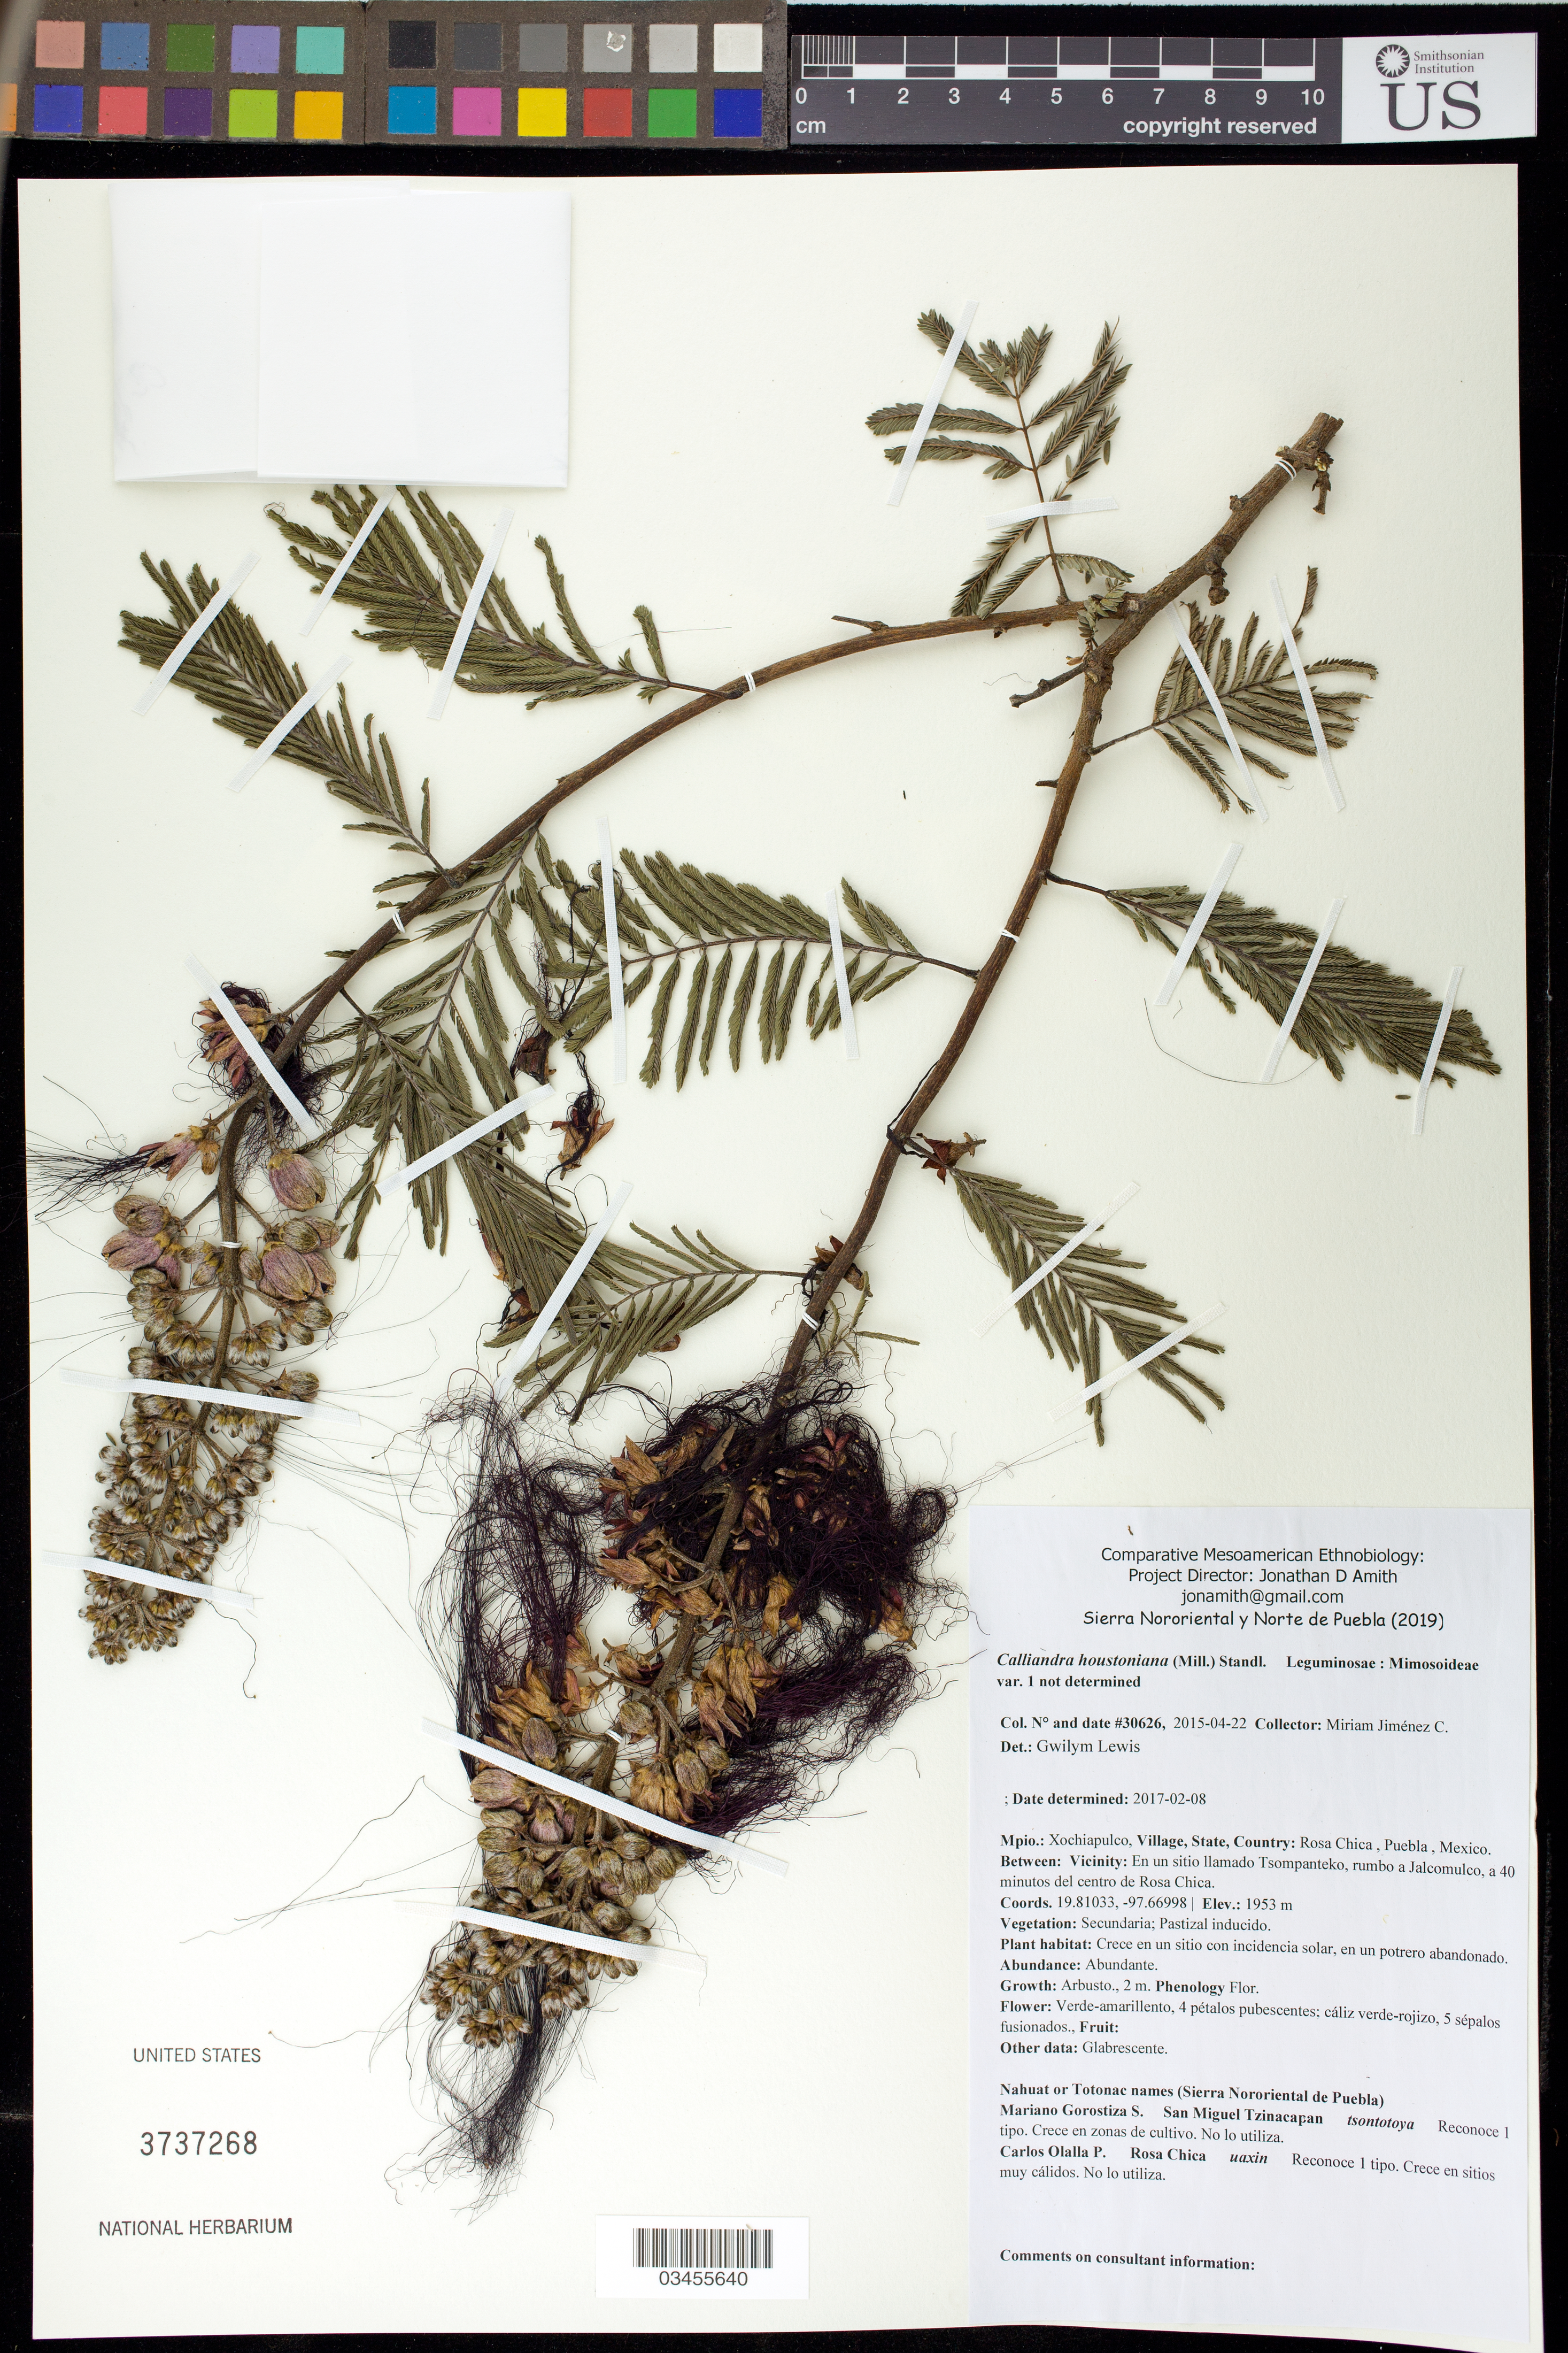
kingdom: Plantae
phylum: Tracheophyta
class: Magnoliopsida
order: Fabales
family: Fabaceae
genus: Calliandra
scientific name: Calliandra houstoniana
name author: (Mill.) Standl.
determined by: Coombes, Allen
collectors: M. Jiménez Chimil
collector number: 30626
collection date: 2015-04-22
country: México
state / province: Puebla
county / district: Xochiapulco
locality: PUEBLO: Rosa Chica; LOCALIDAD EXACTA: En un sitio llamado Tsompanteko, rumbo a Jalcomulco, a 40 minutos del centro de Rosa Chica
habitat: Pastizal inducido | En un sitio con incidencia solar, en un potrero abandonado.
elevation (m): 1953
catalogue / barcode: US 3737268